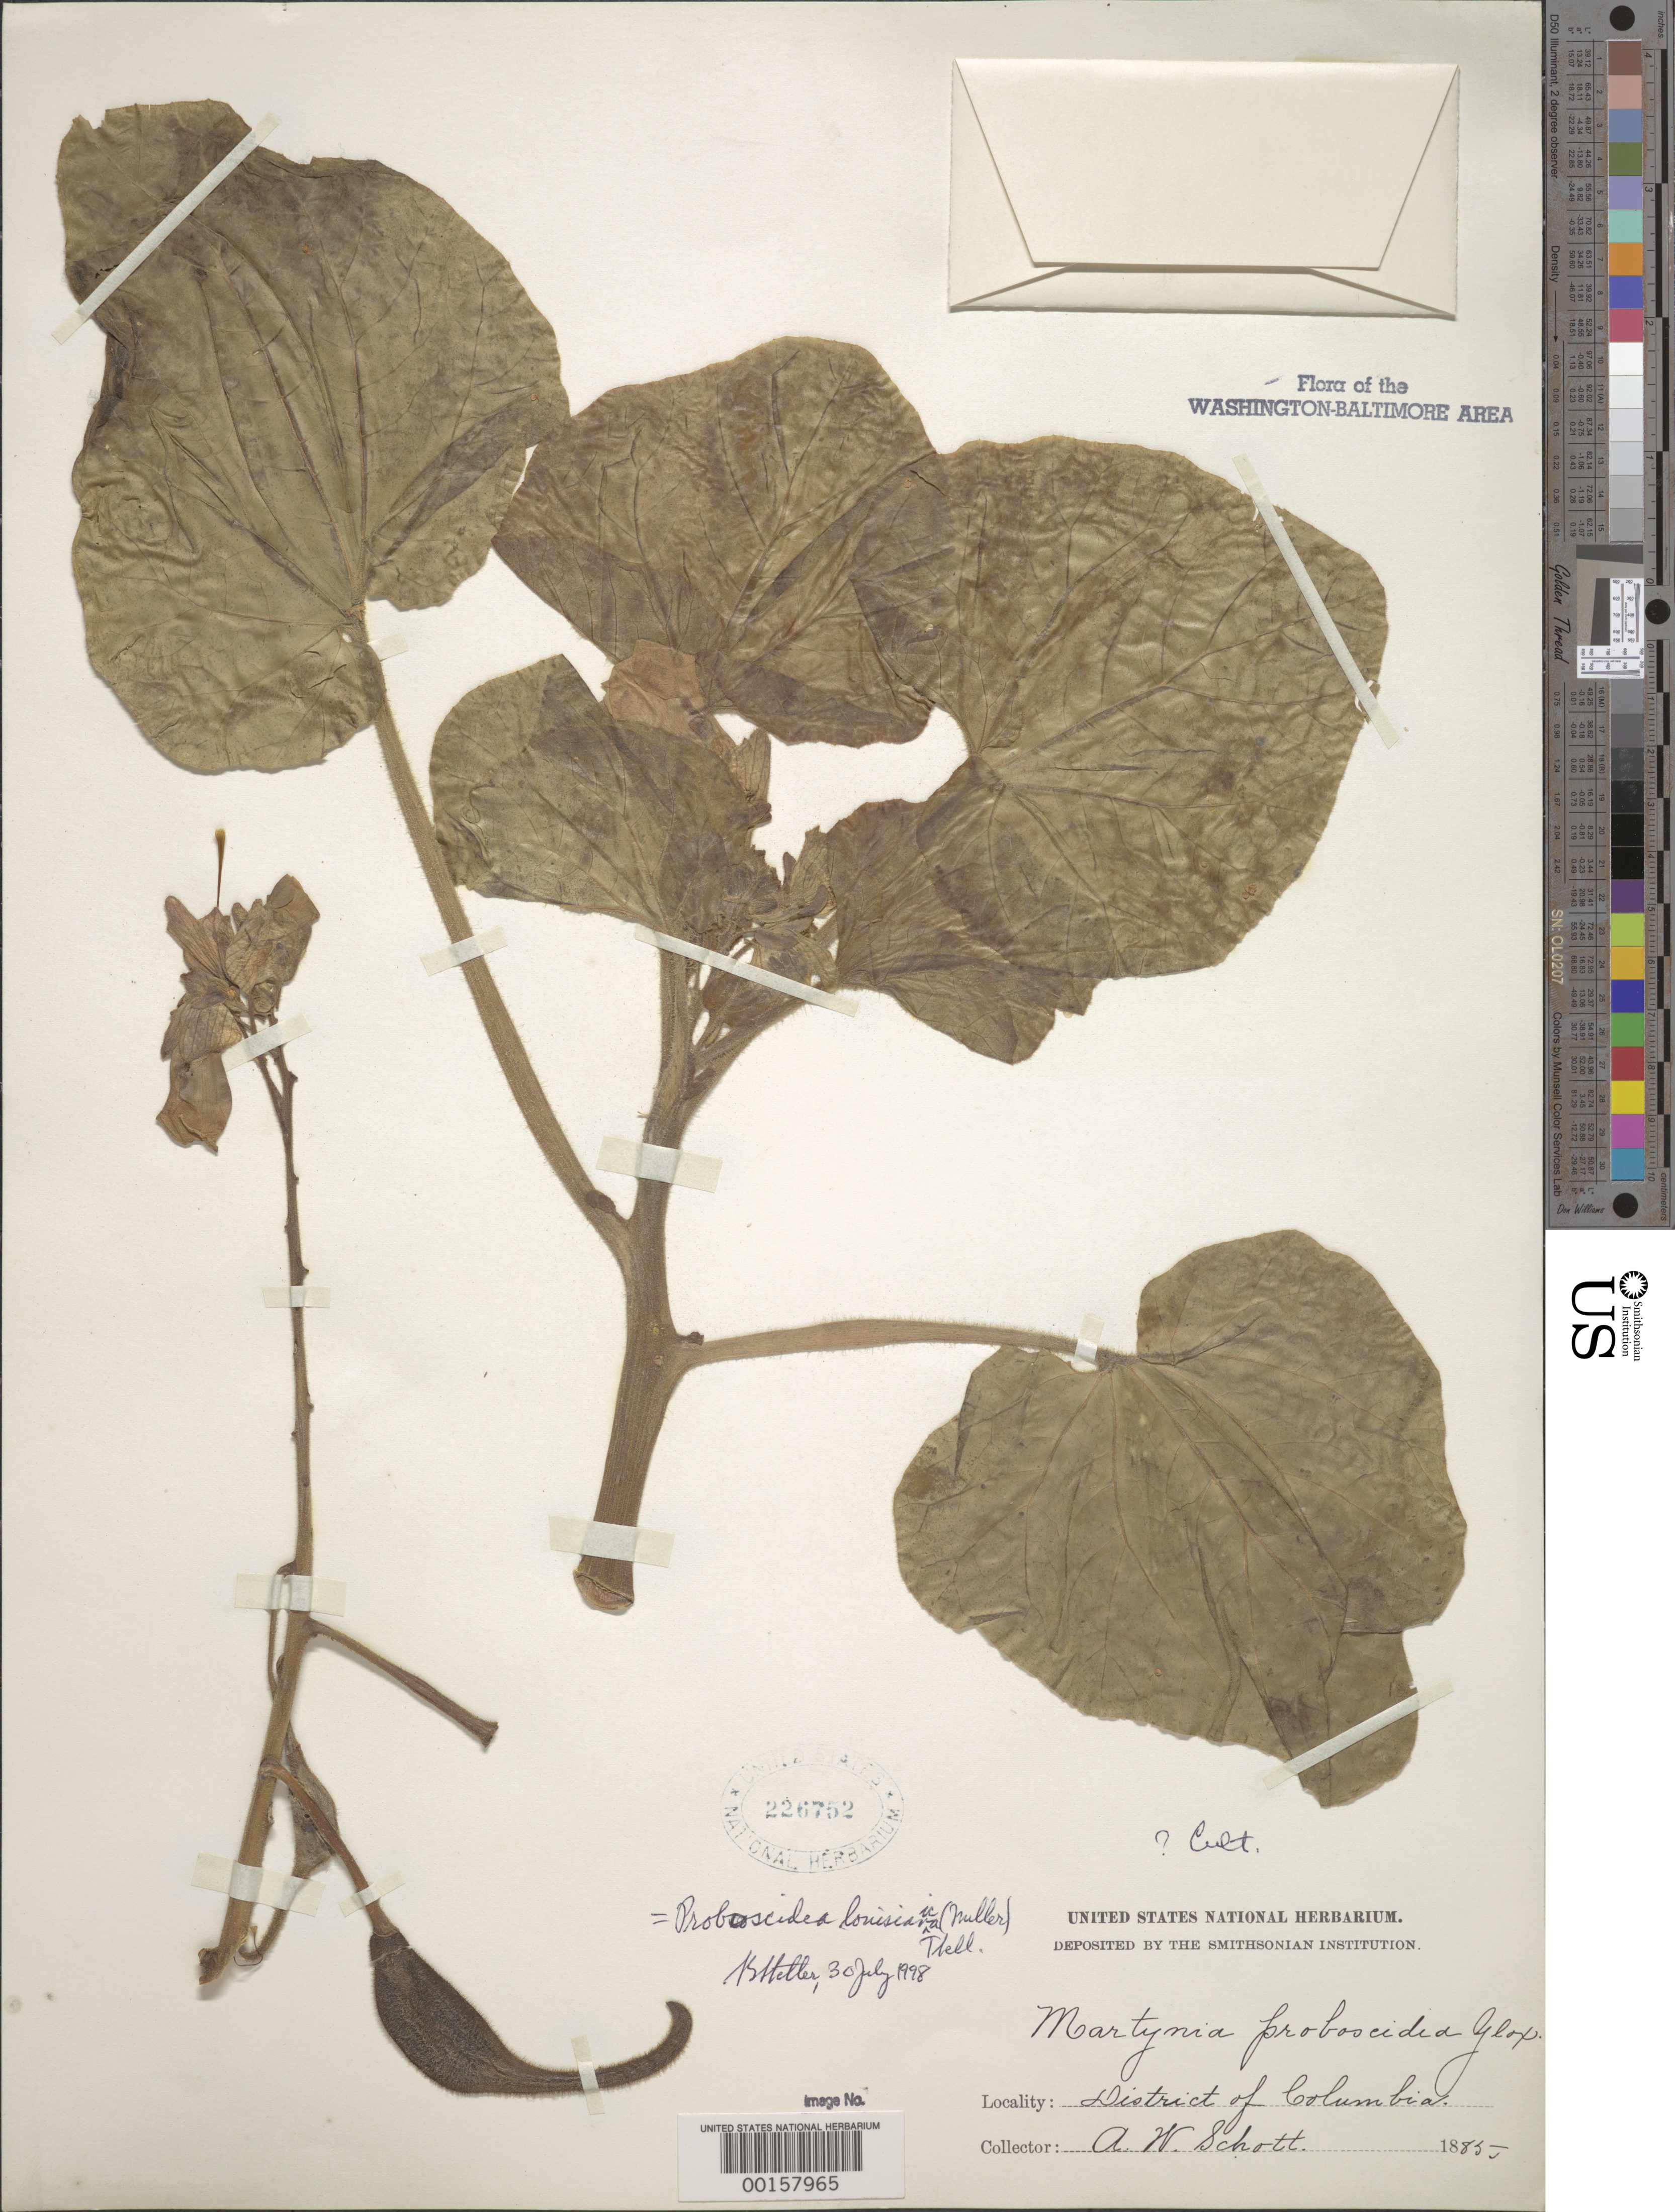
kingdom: Plantae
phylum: Tracheophyta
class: Magnoliopsida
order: Lamiales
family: Martyniaceae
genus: Proboscidea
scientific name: Proboscidea louisianica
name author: Thell.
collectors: A. L. Schott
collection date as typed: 1885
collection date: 1885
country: United States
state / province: District of Columbia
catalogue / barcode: US 226752